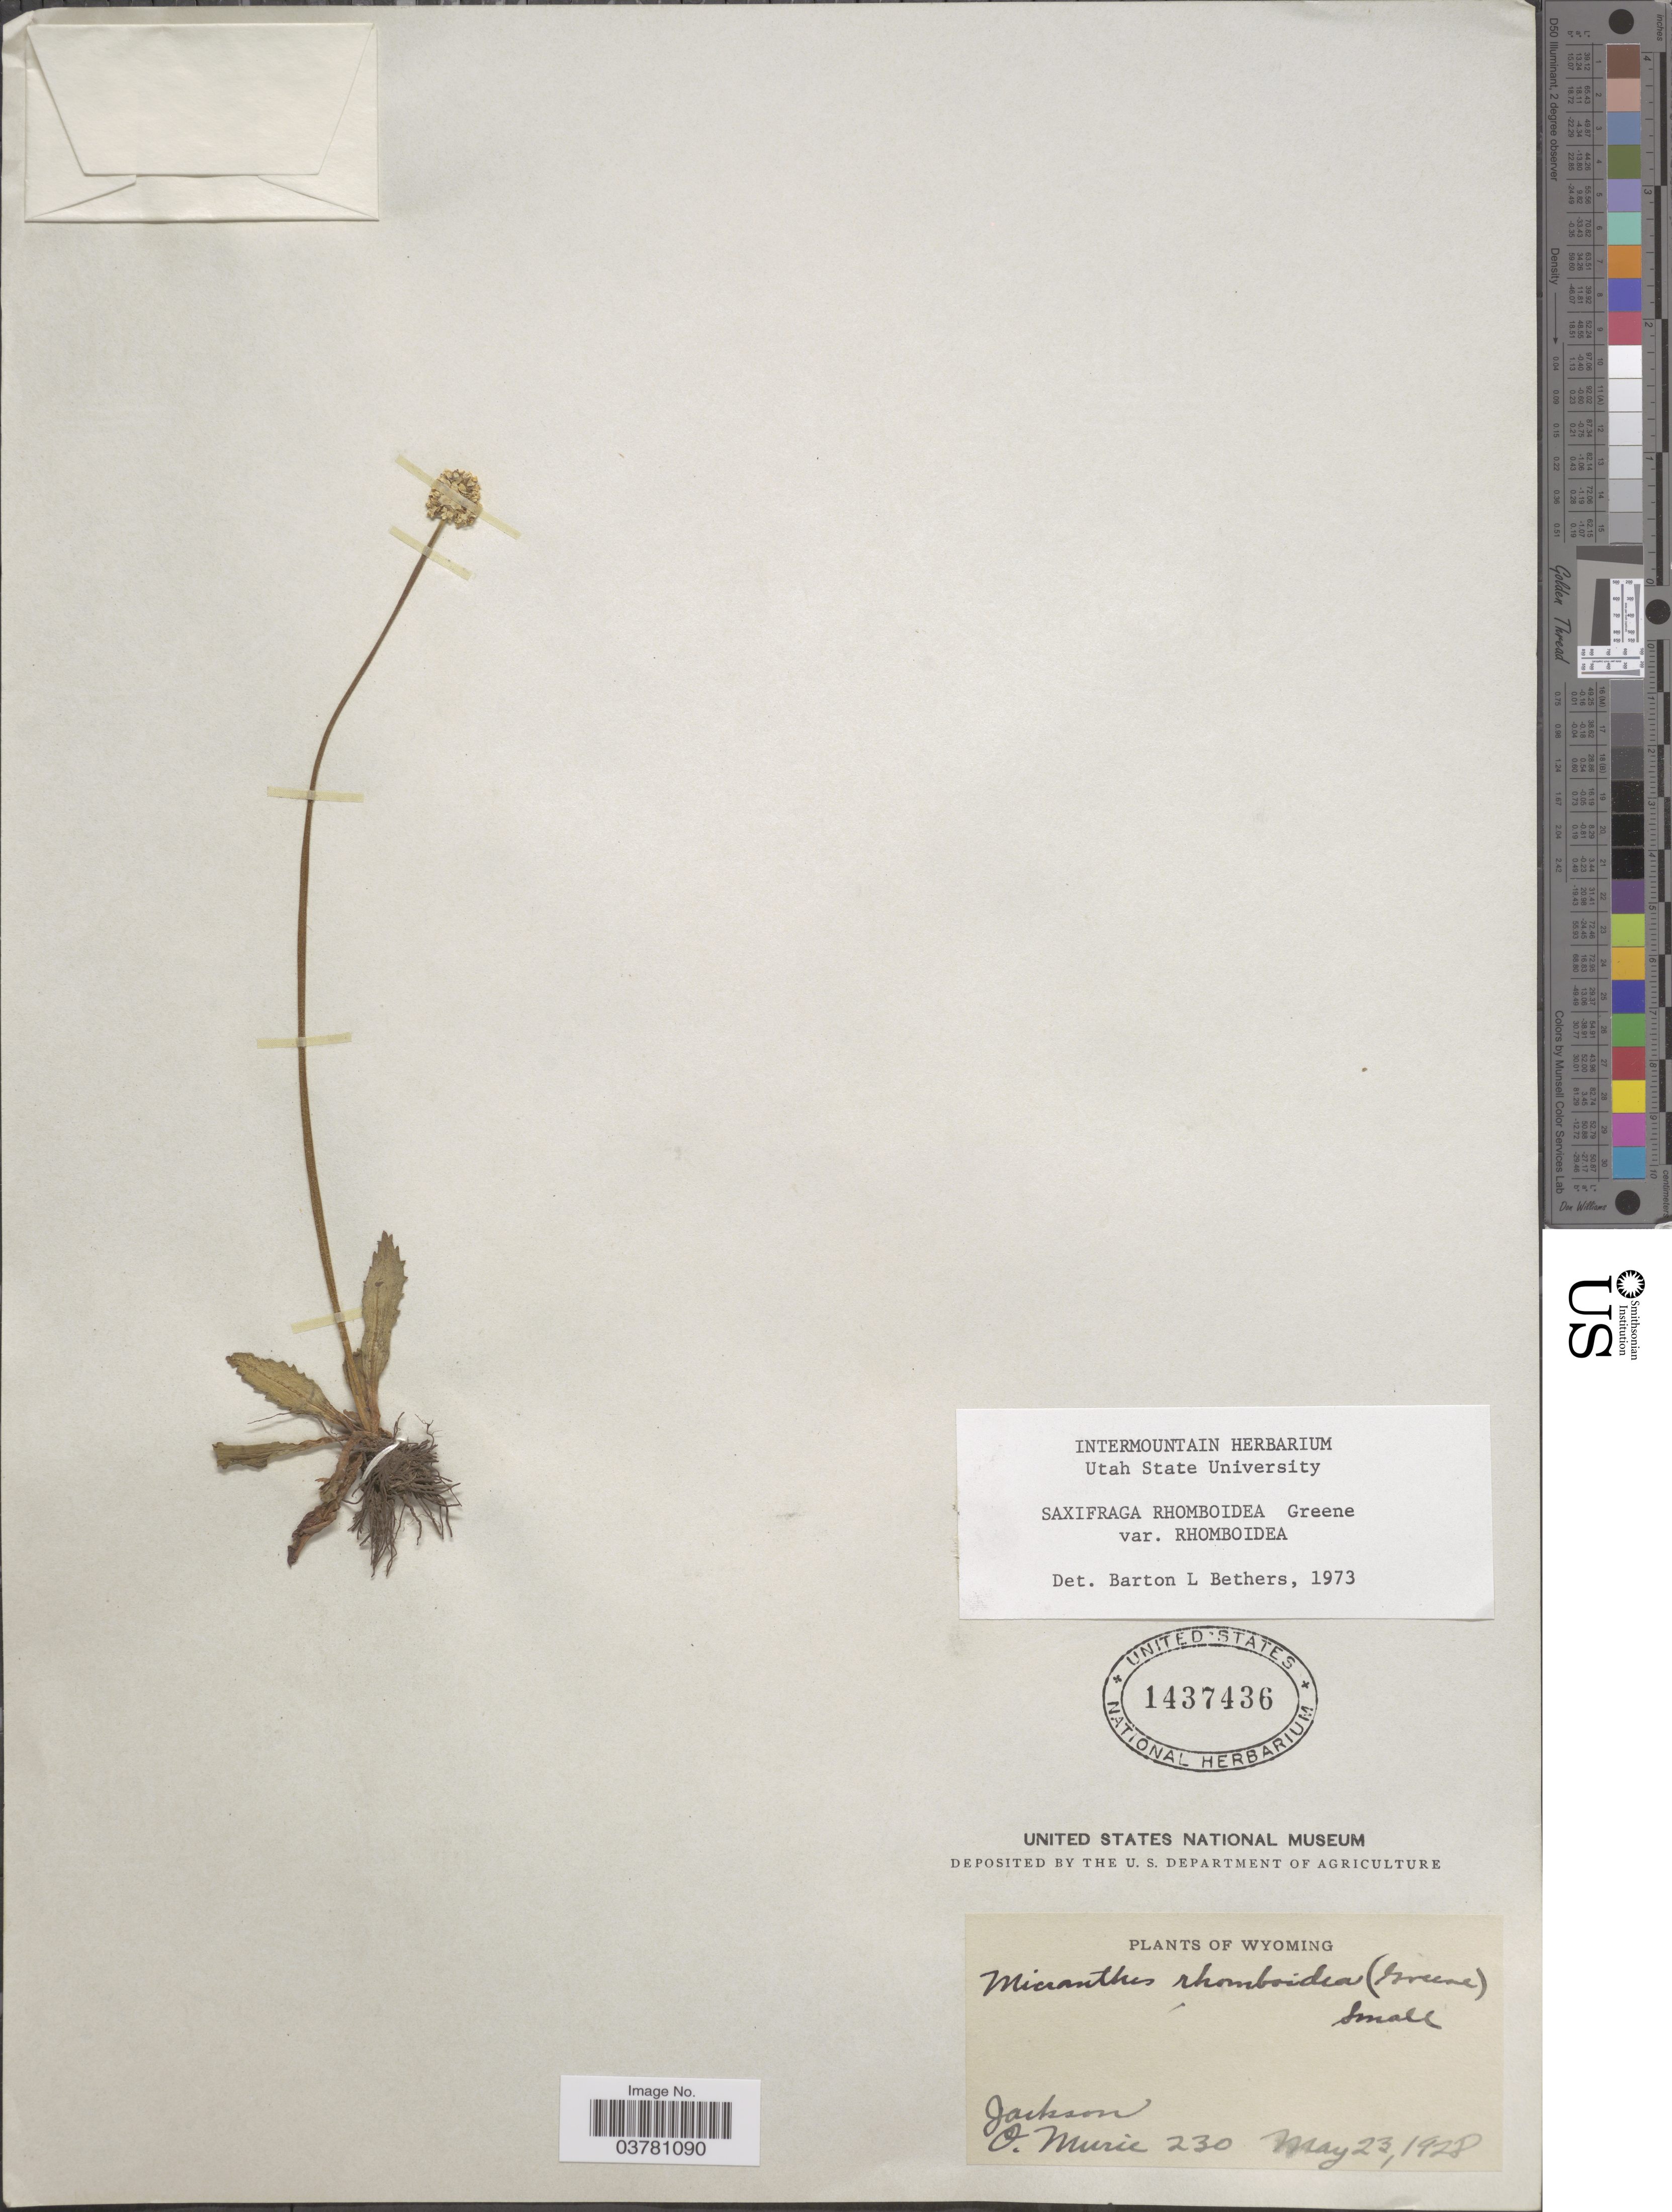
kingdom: Plantae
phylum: Tracheophyta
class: Magnoliopsida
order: Saxifragales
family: Saxifragaceae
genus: Micranthes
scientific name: Micranthes rhomboidea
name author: (Greene) Small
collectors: O. Murie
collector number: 230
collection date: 1928-05-23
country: United States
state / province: Wyoming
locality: Jackson.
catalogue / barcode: US 1437436